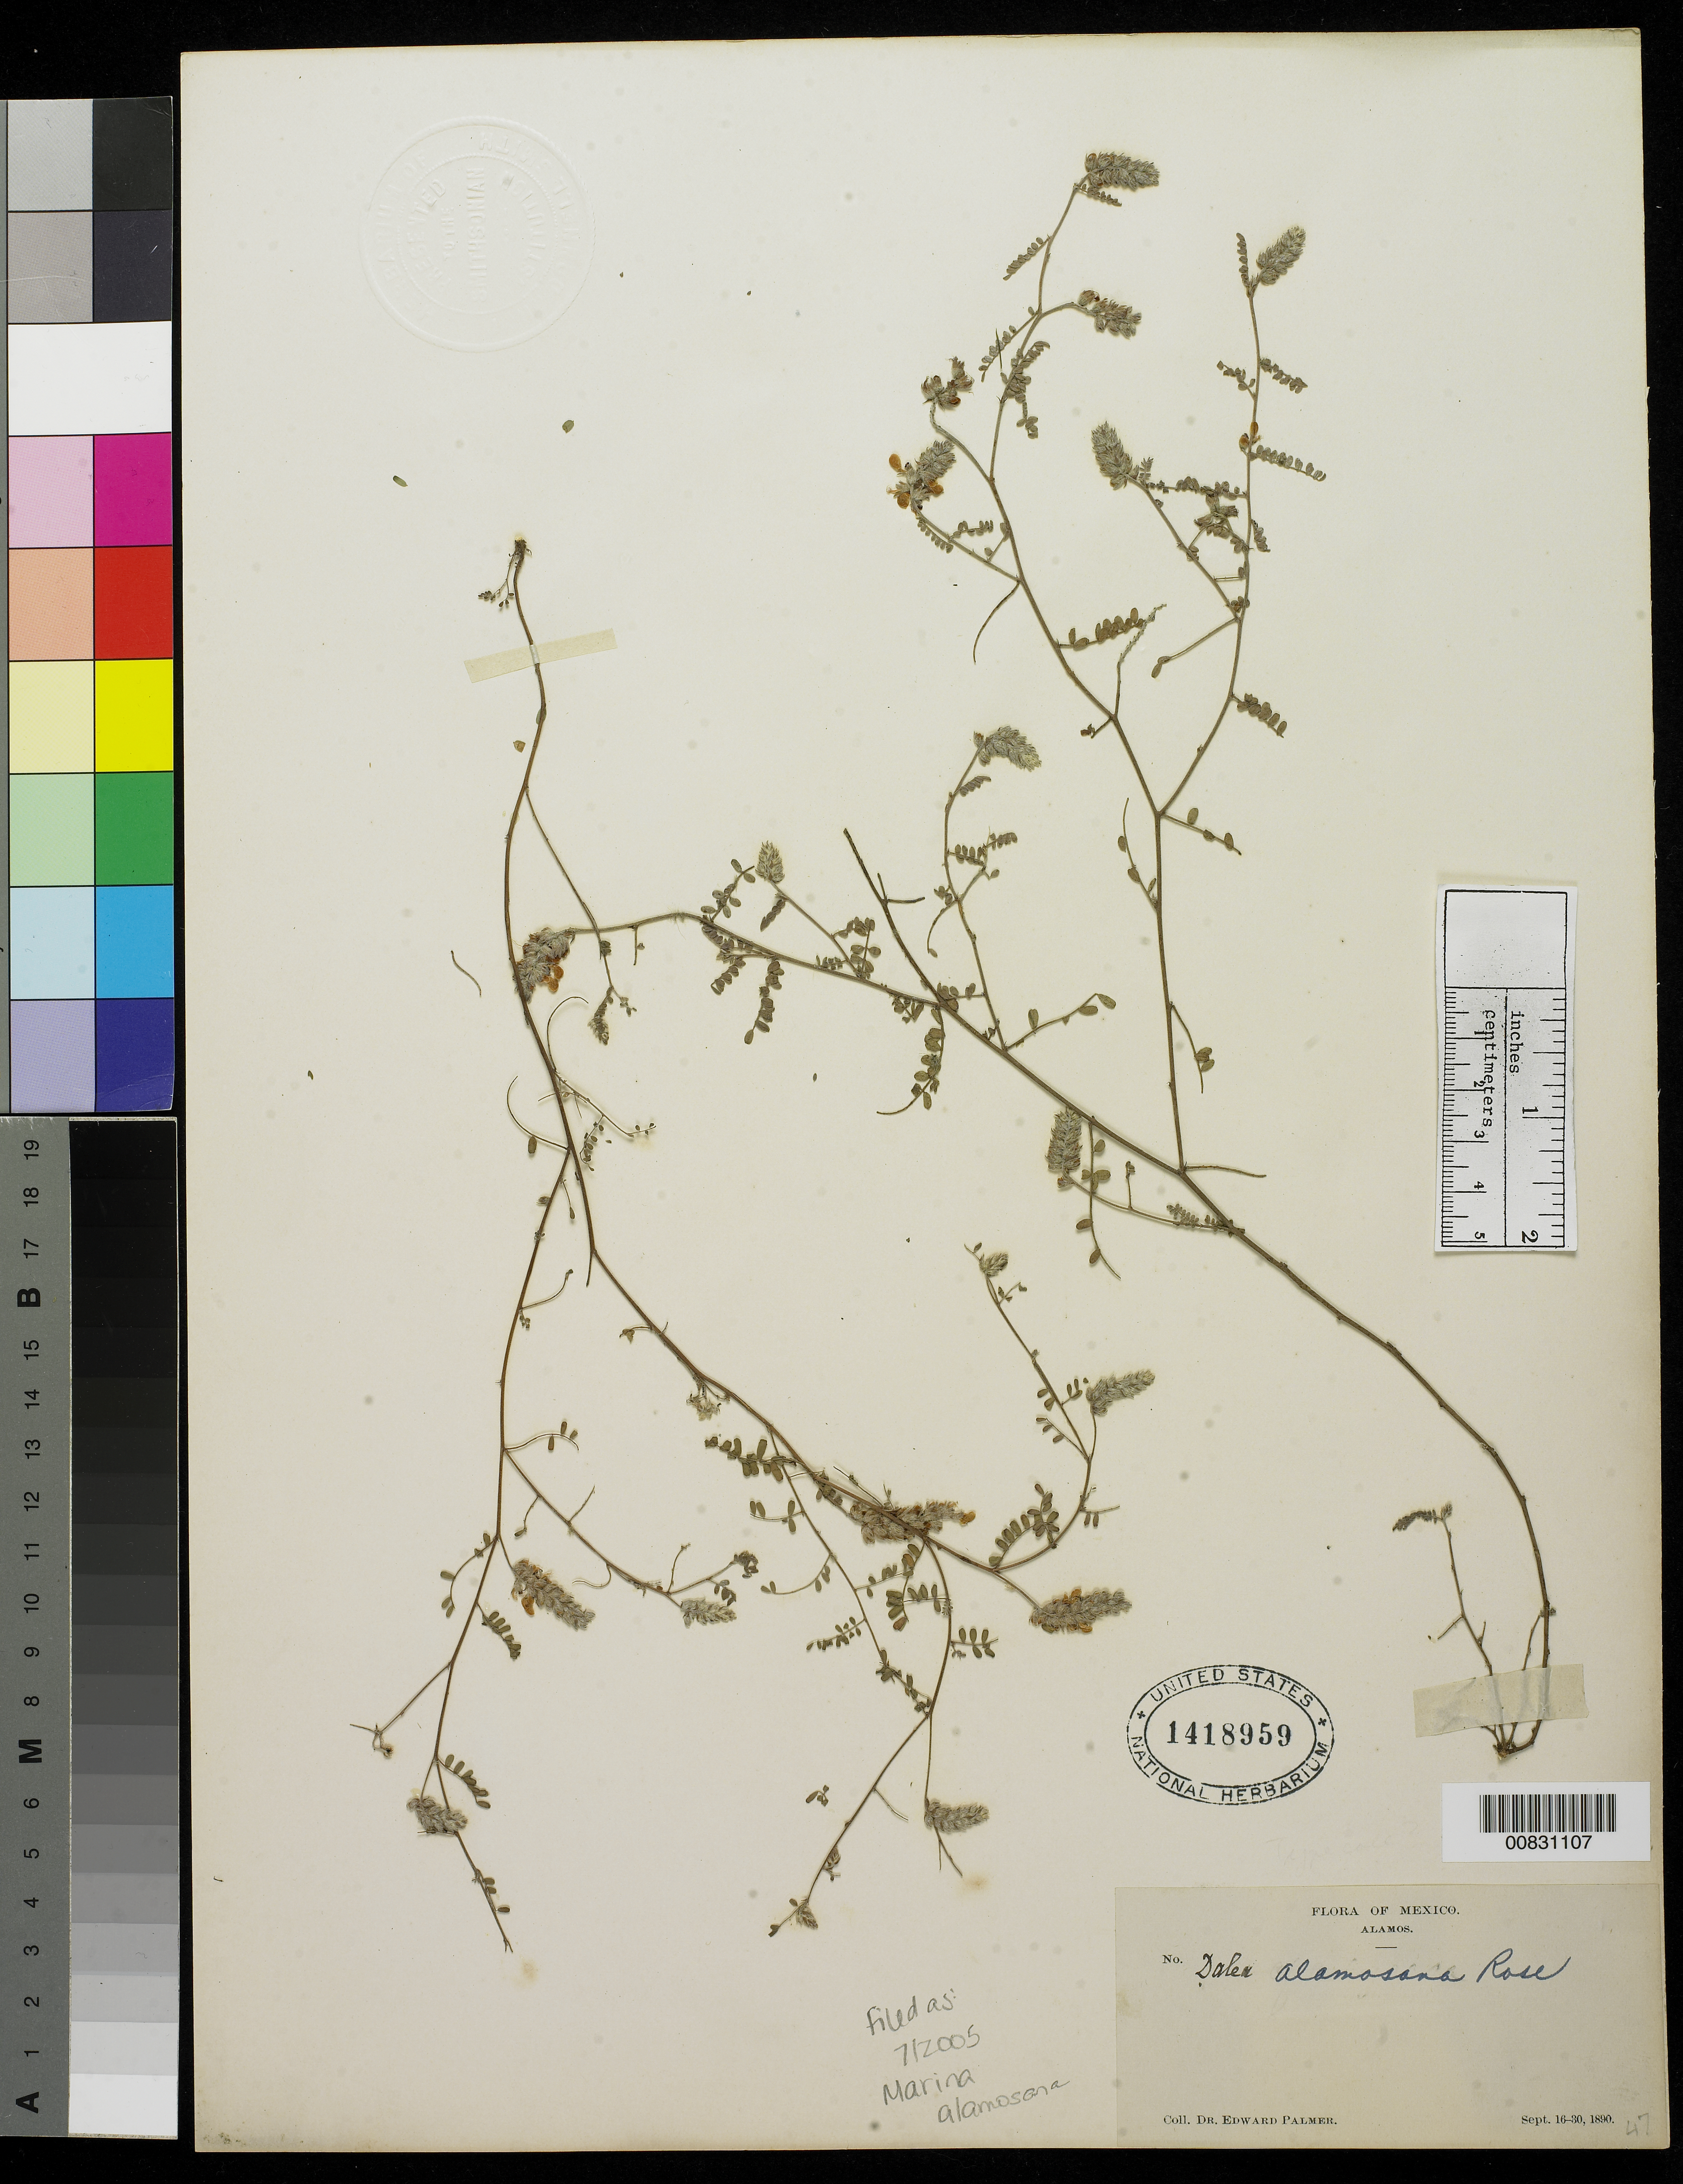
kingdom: Plantae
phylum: Tracheophyta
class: Magnoliopsida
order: Fabales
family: Fabaceae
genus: Marina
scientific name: Marina alamosana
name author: (Rose ex Rydb.) Barneby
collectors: E. Palmer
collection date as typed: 16 Sep 1890 to 30 Sep 1890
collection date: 1890-09-16/1890-09-30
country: Mexico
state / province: Sonora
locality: Alamos, Sonora.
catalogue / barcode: US 1418959